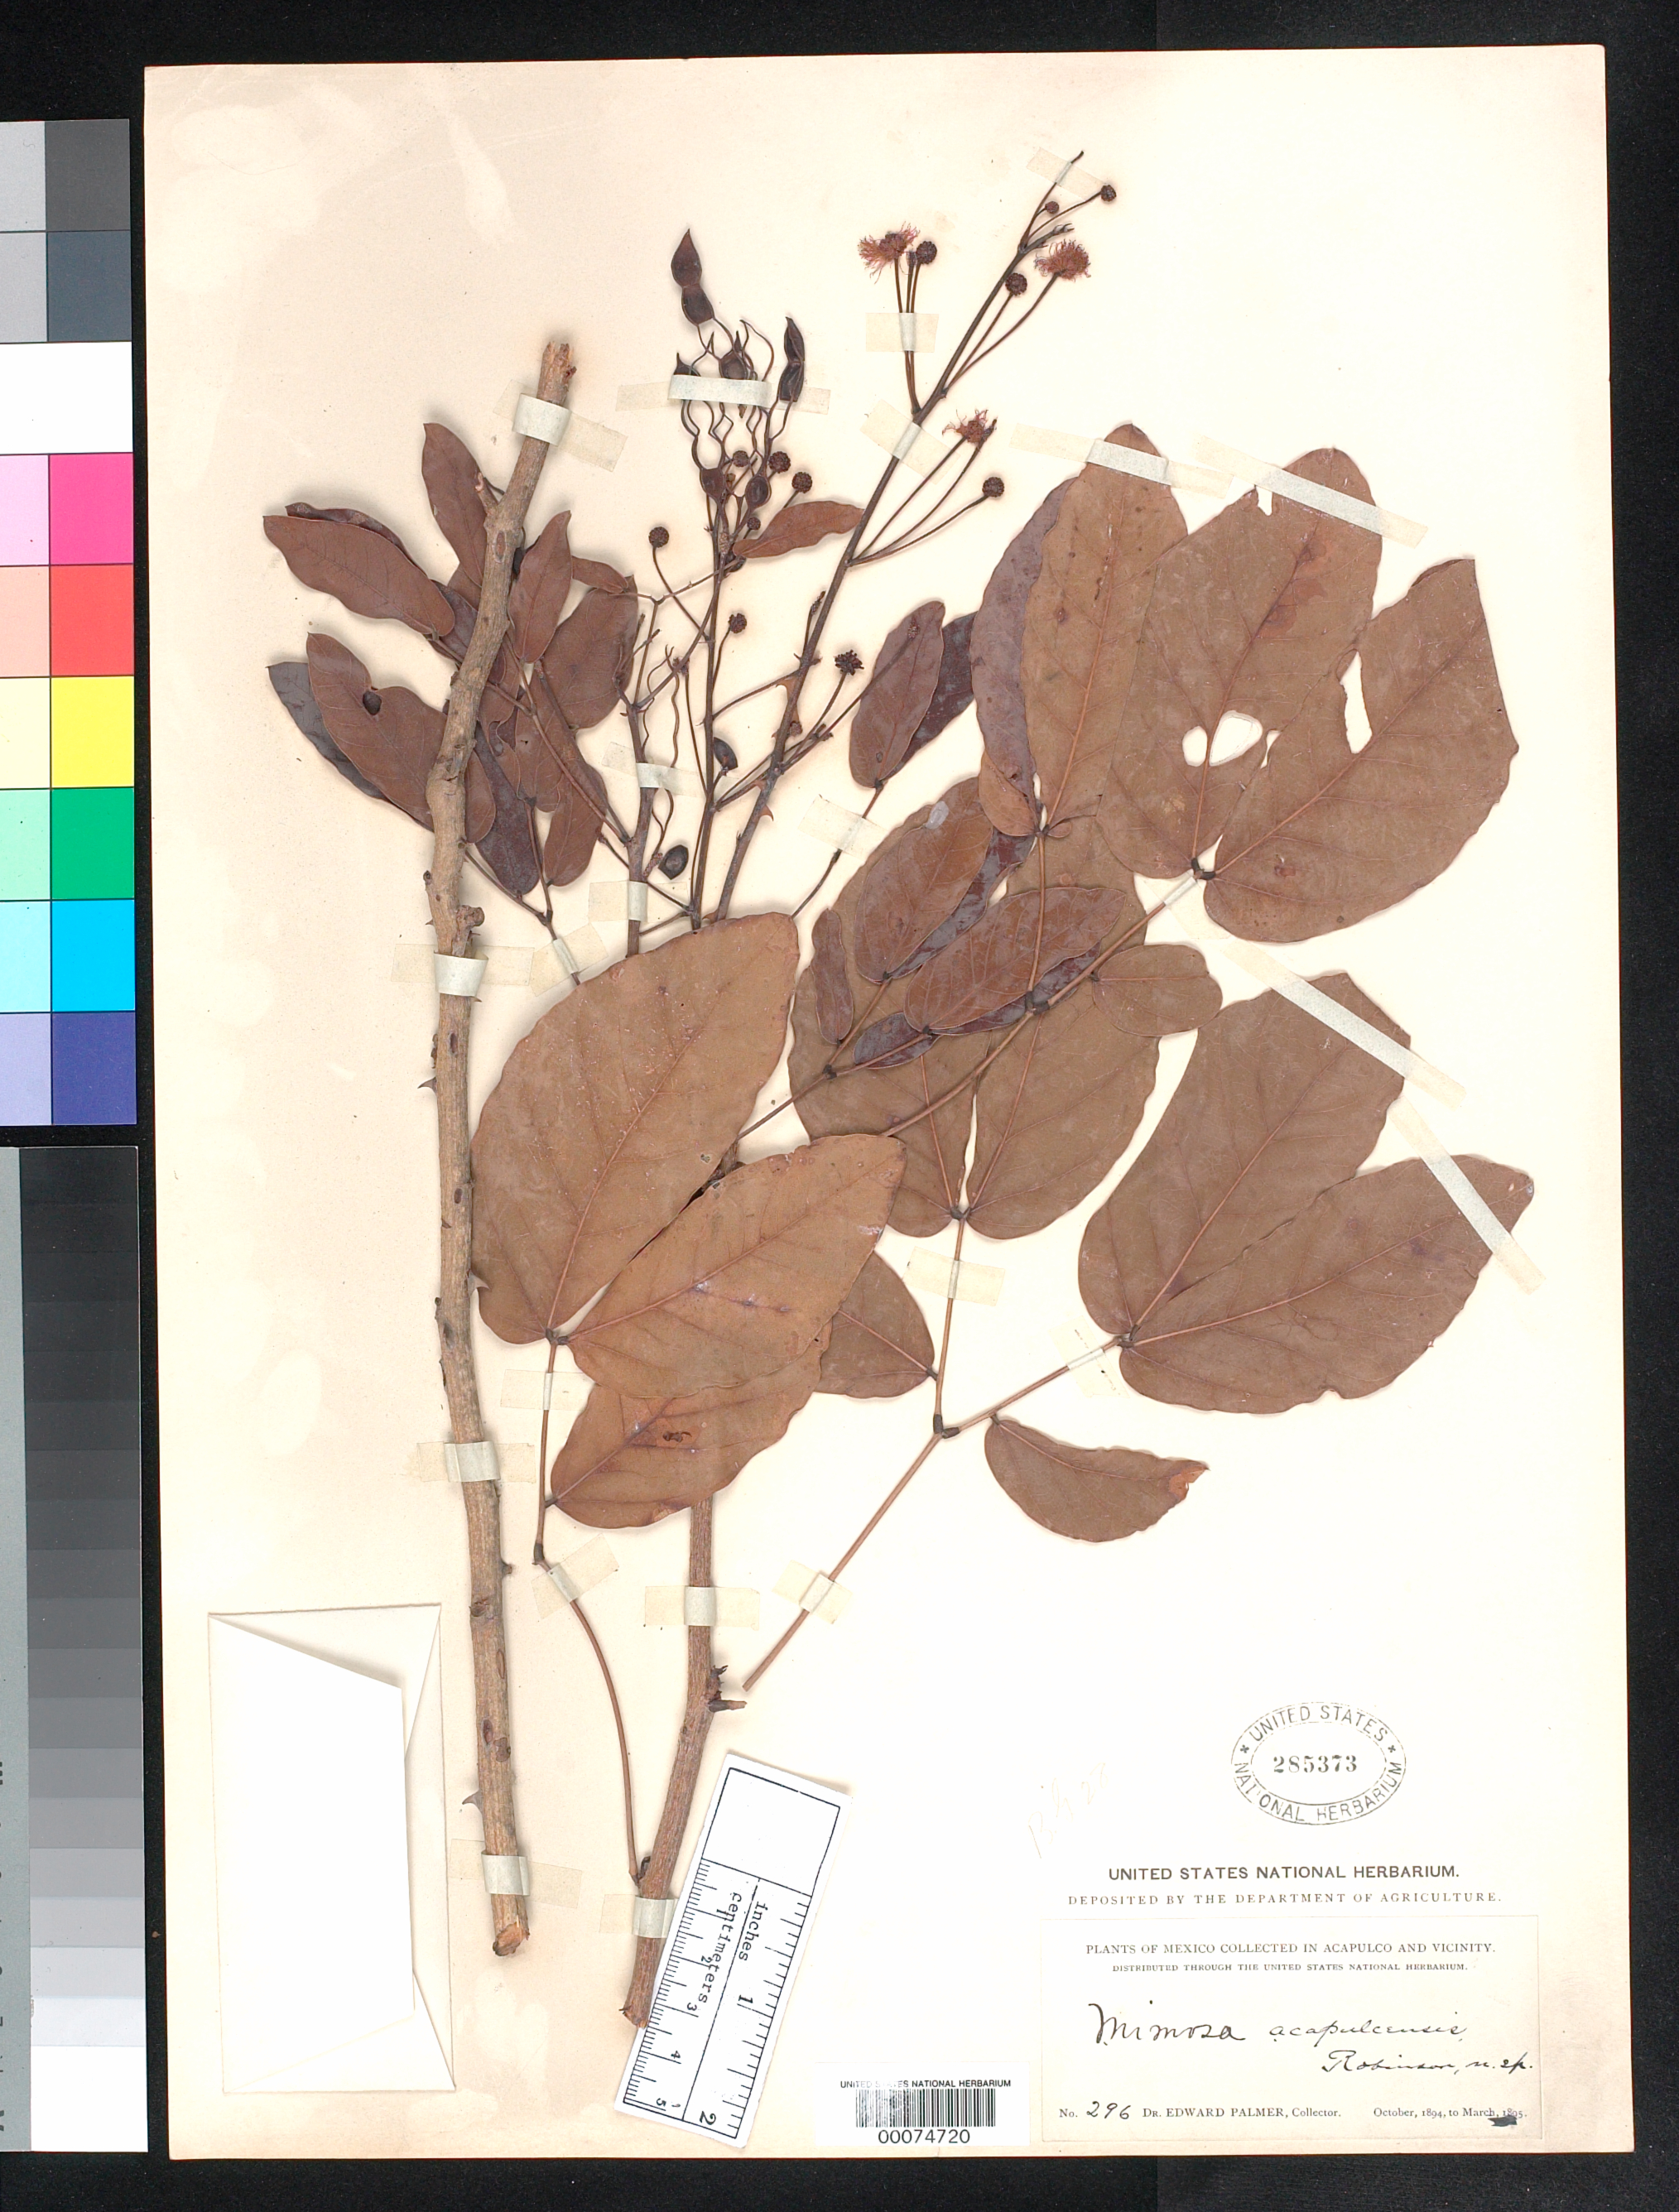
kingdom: Plantae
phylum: Tracheophyta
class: Magnoliopsida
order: Fabales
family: Fabaceae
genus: Mimosa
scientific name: Mimosa acapulcensis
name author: B.L. Rob.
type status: Isotype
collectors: E. Palmer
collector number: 296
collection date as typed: Oct 1894 to -- Mar 1895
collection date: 1894-10/1895-03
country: Mexico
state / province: Guerrero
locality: Acapulco.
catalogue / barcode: US 285373